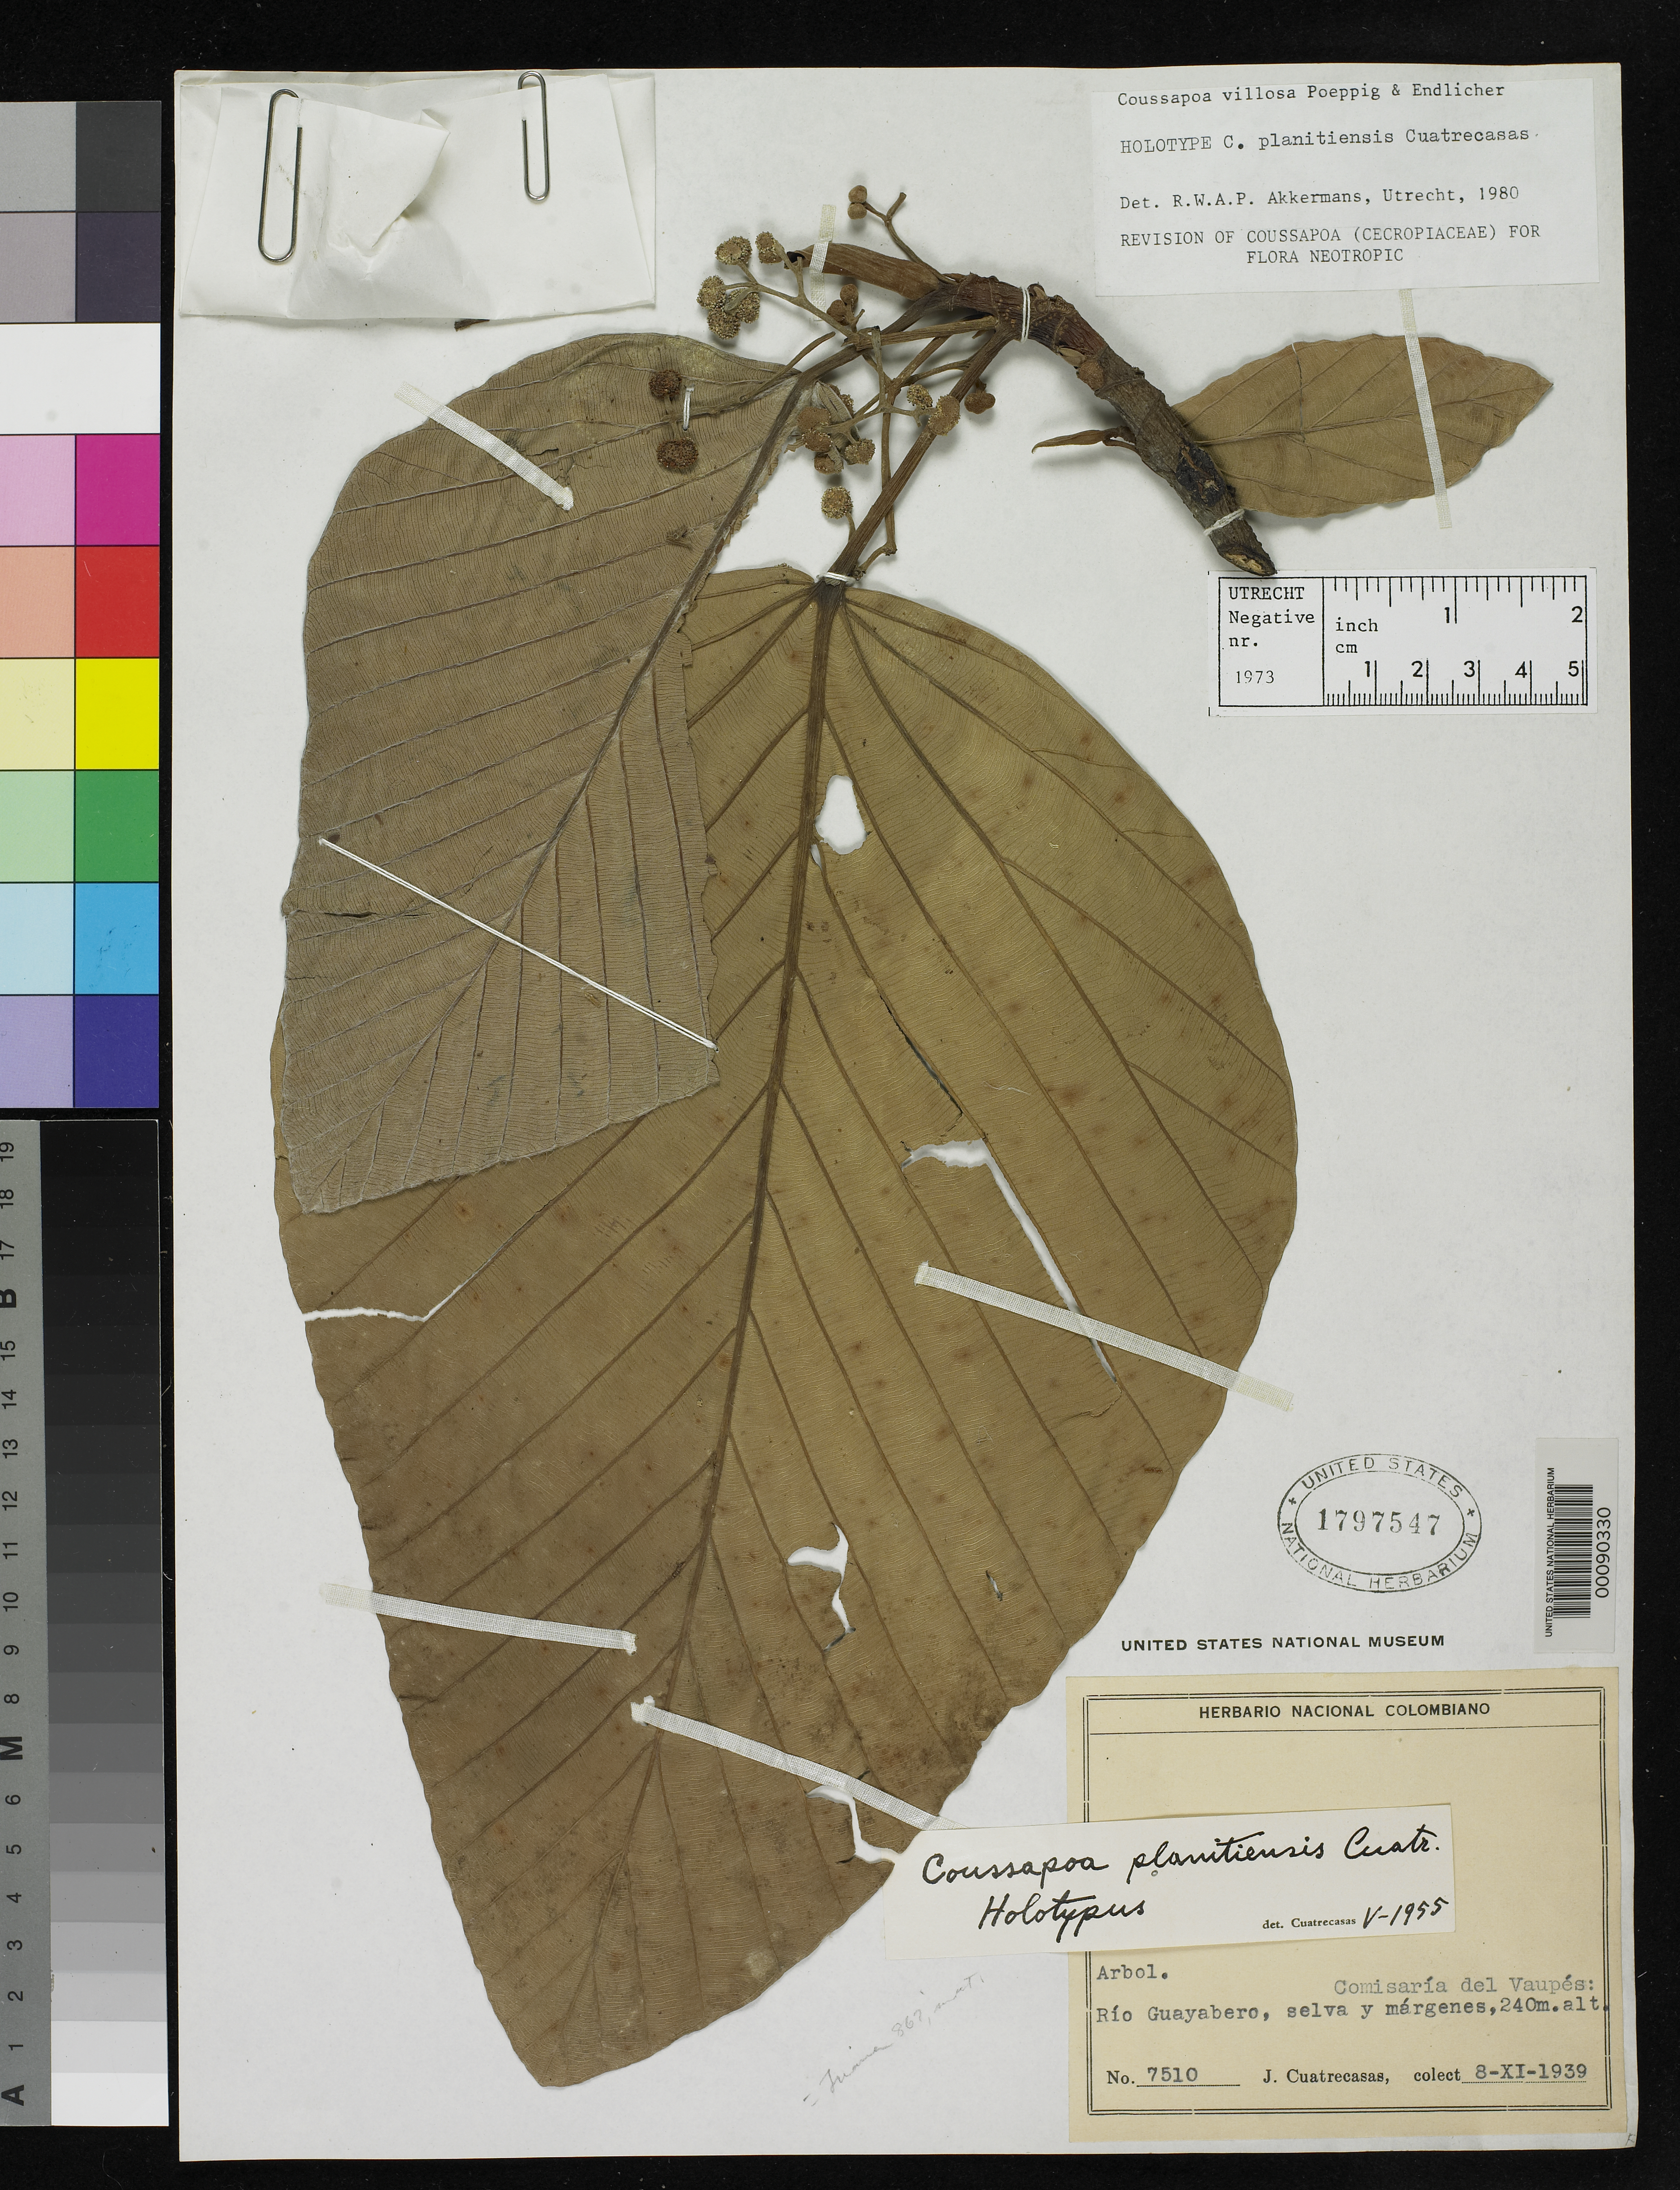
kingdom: Plantae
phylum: Tracheophyta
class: Magnoliopsida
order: Rosales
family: Urticaceae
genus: Coussapoa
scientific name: Coussapoa planitiensis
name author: Cuatrec.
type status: Holotype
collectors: J. Cuatrecasas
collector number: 7510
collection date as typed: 08 Nov 1939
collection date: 1939-11-08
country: Colombia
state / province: Vaupés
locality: Rio Guayabero.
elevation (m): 240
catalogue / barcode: US 1797547